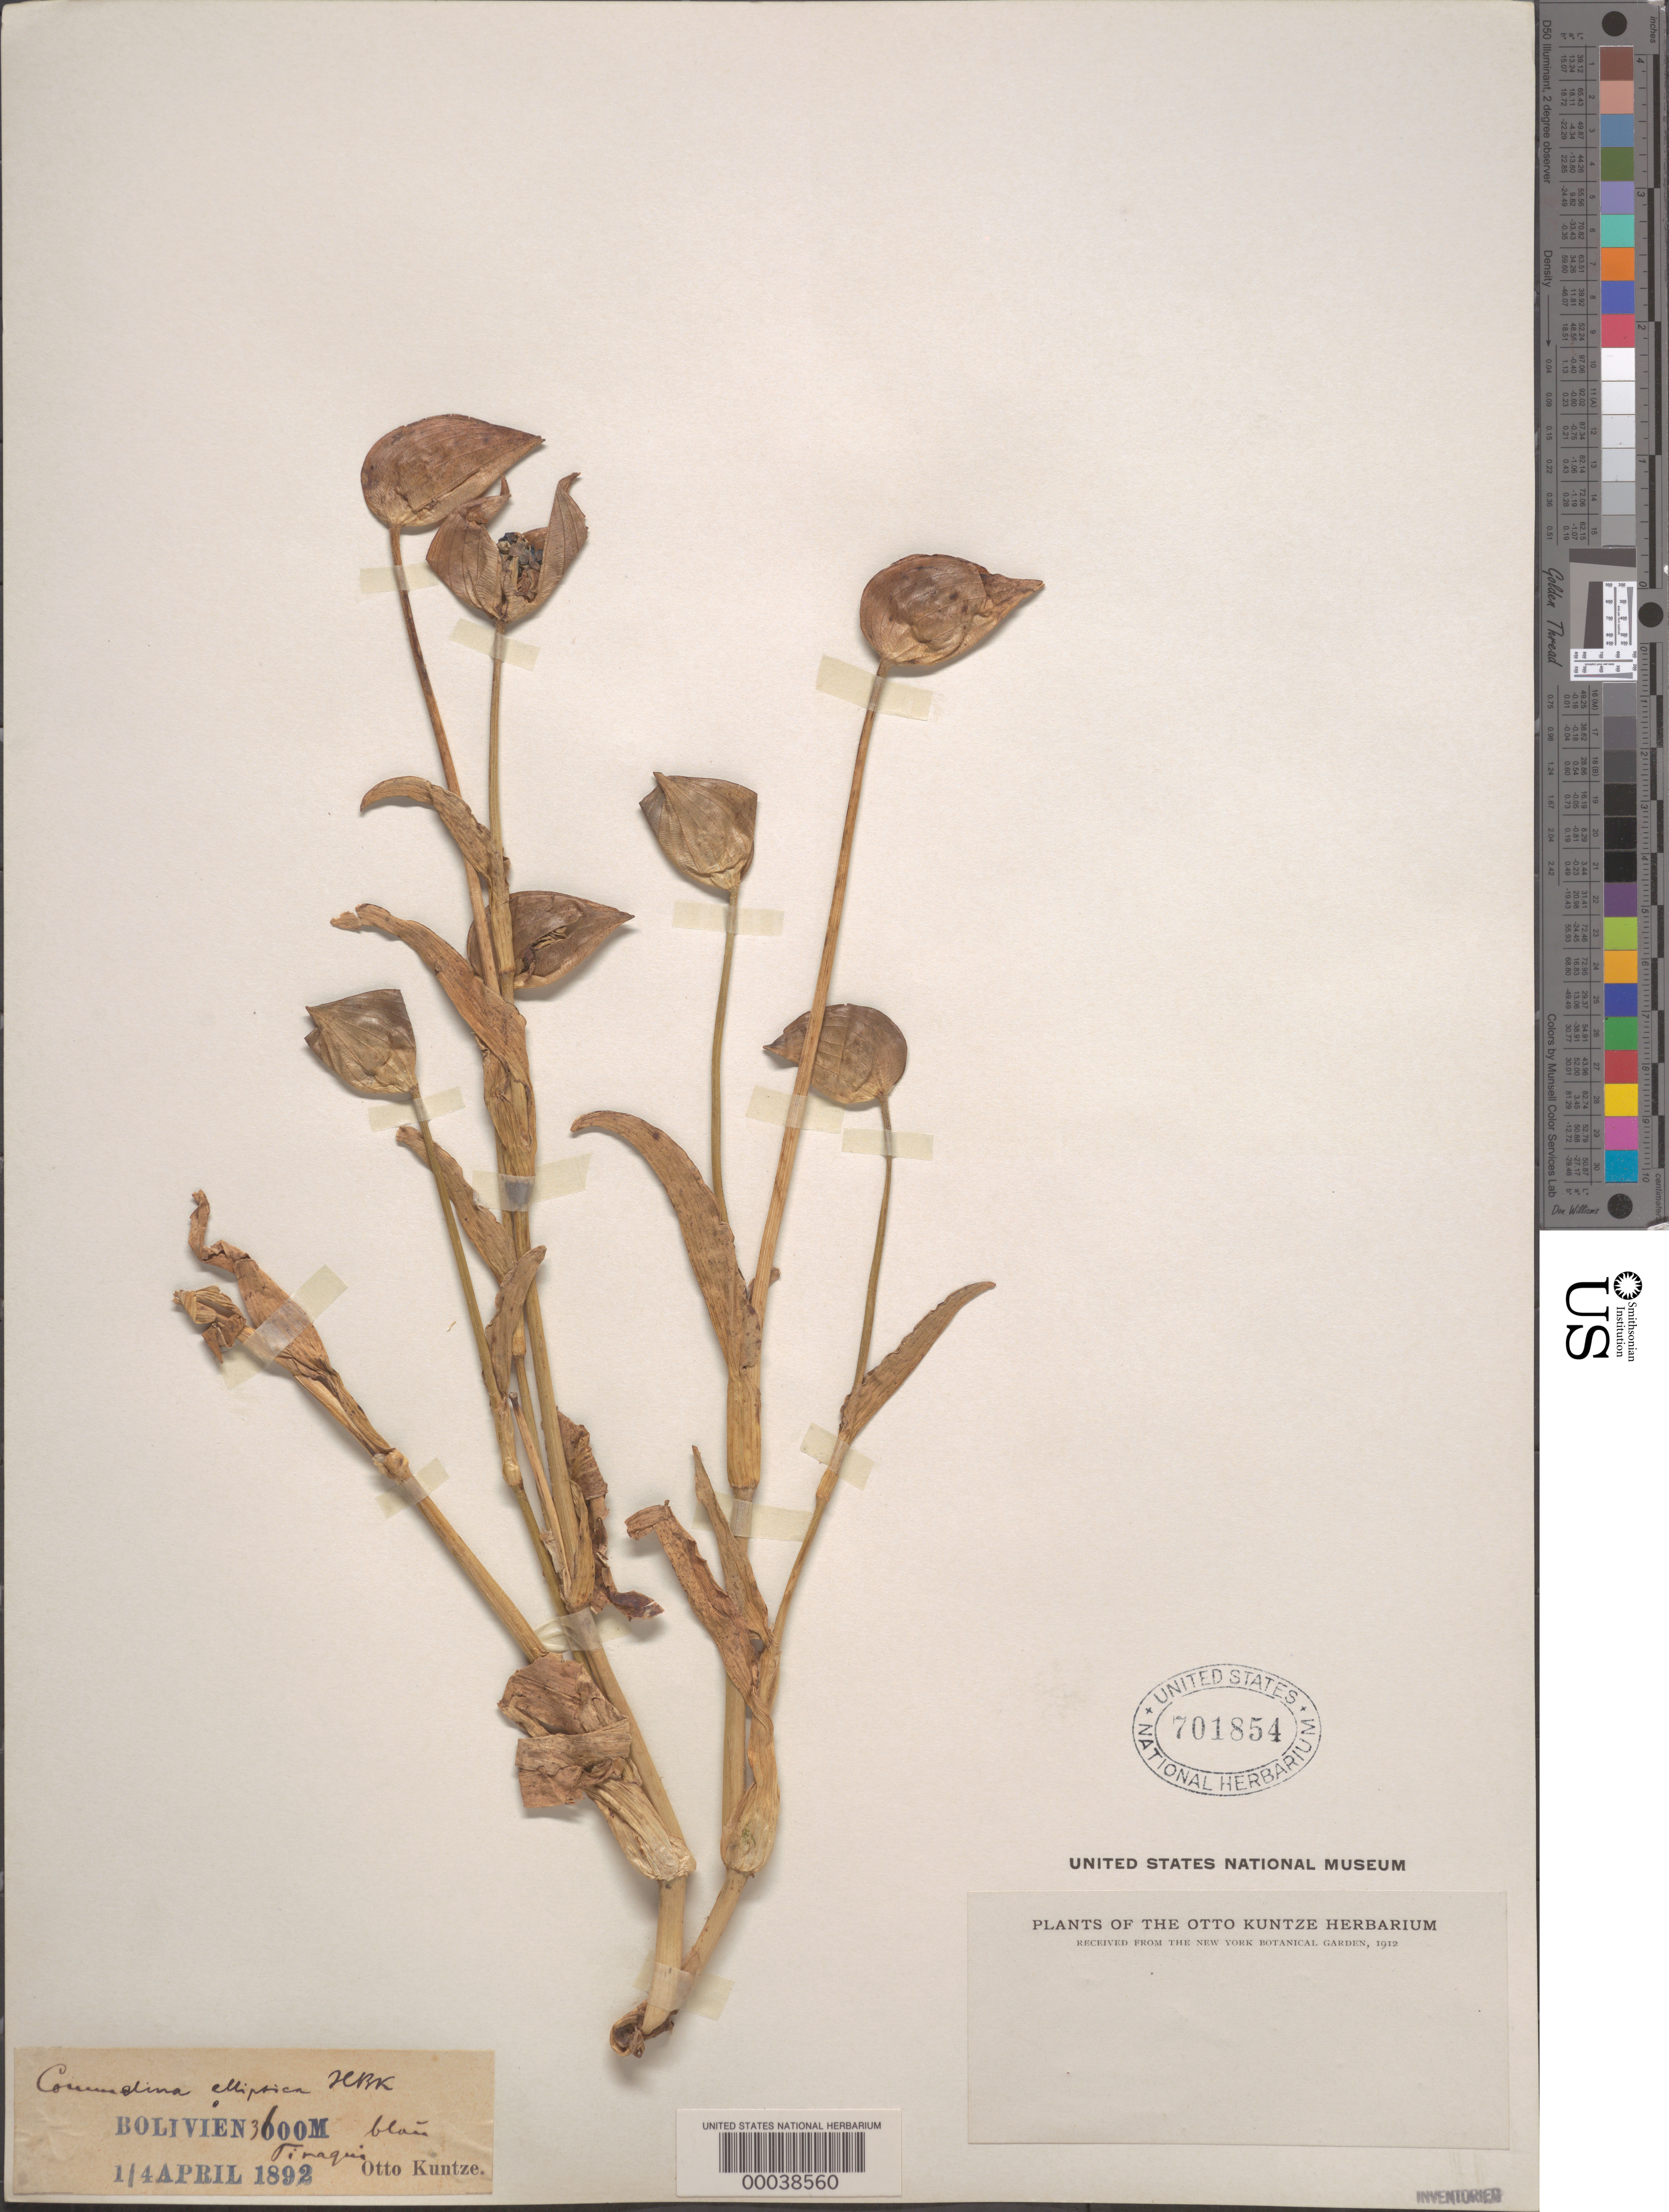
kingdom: Plantae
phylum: Tracheophyta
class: Liliopsida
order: Commelinales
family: Commelinaceae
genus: Commelina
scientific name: Commelina elliptica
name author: Kunth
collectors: C.E.O. Kuntze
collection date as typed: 01 Apr 1892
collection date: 1892-04-01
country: Bolivia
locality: Tinaqui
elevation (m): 3000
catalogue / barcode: US 701854